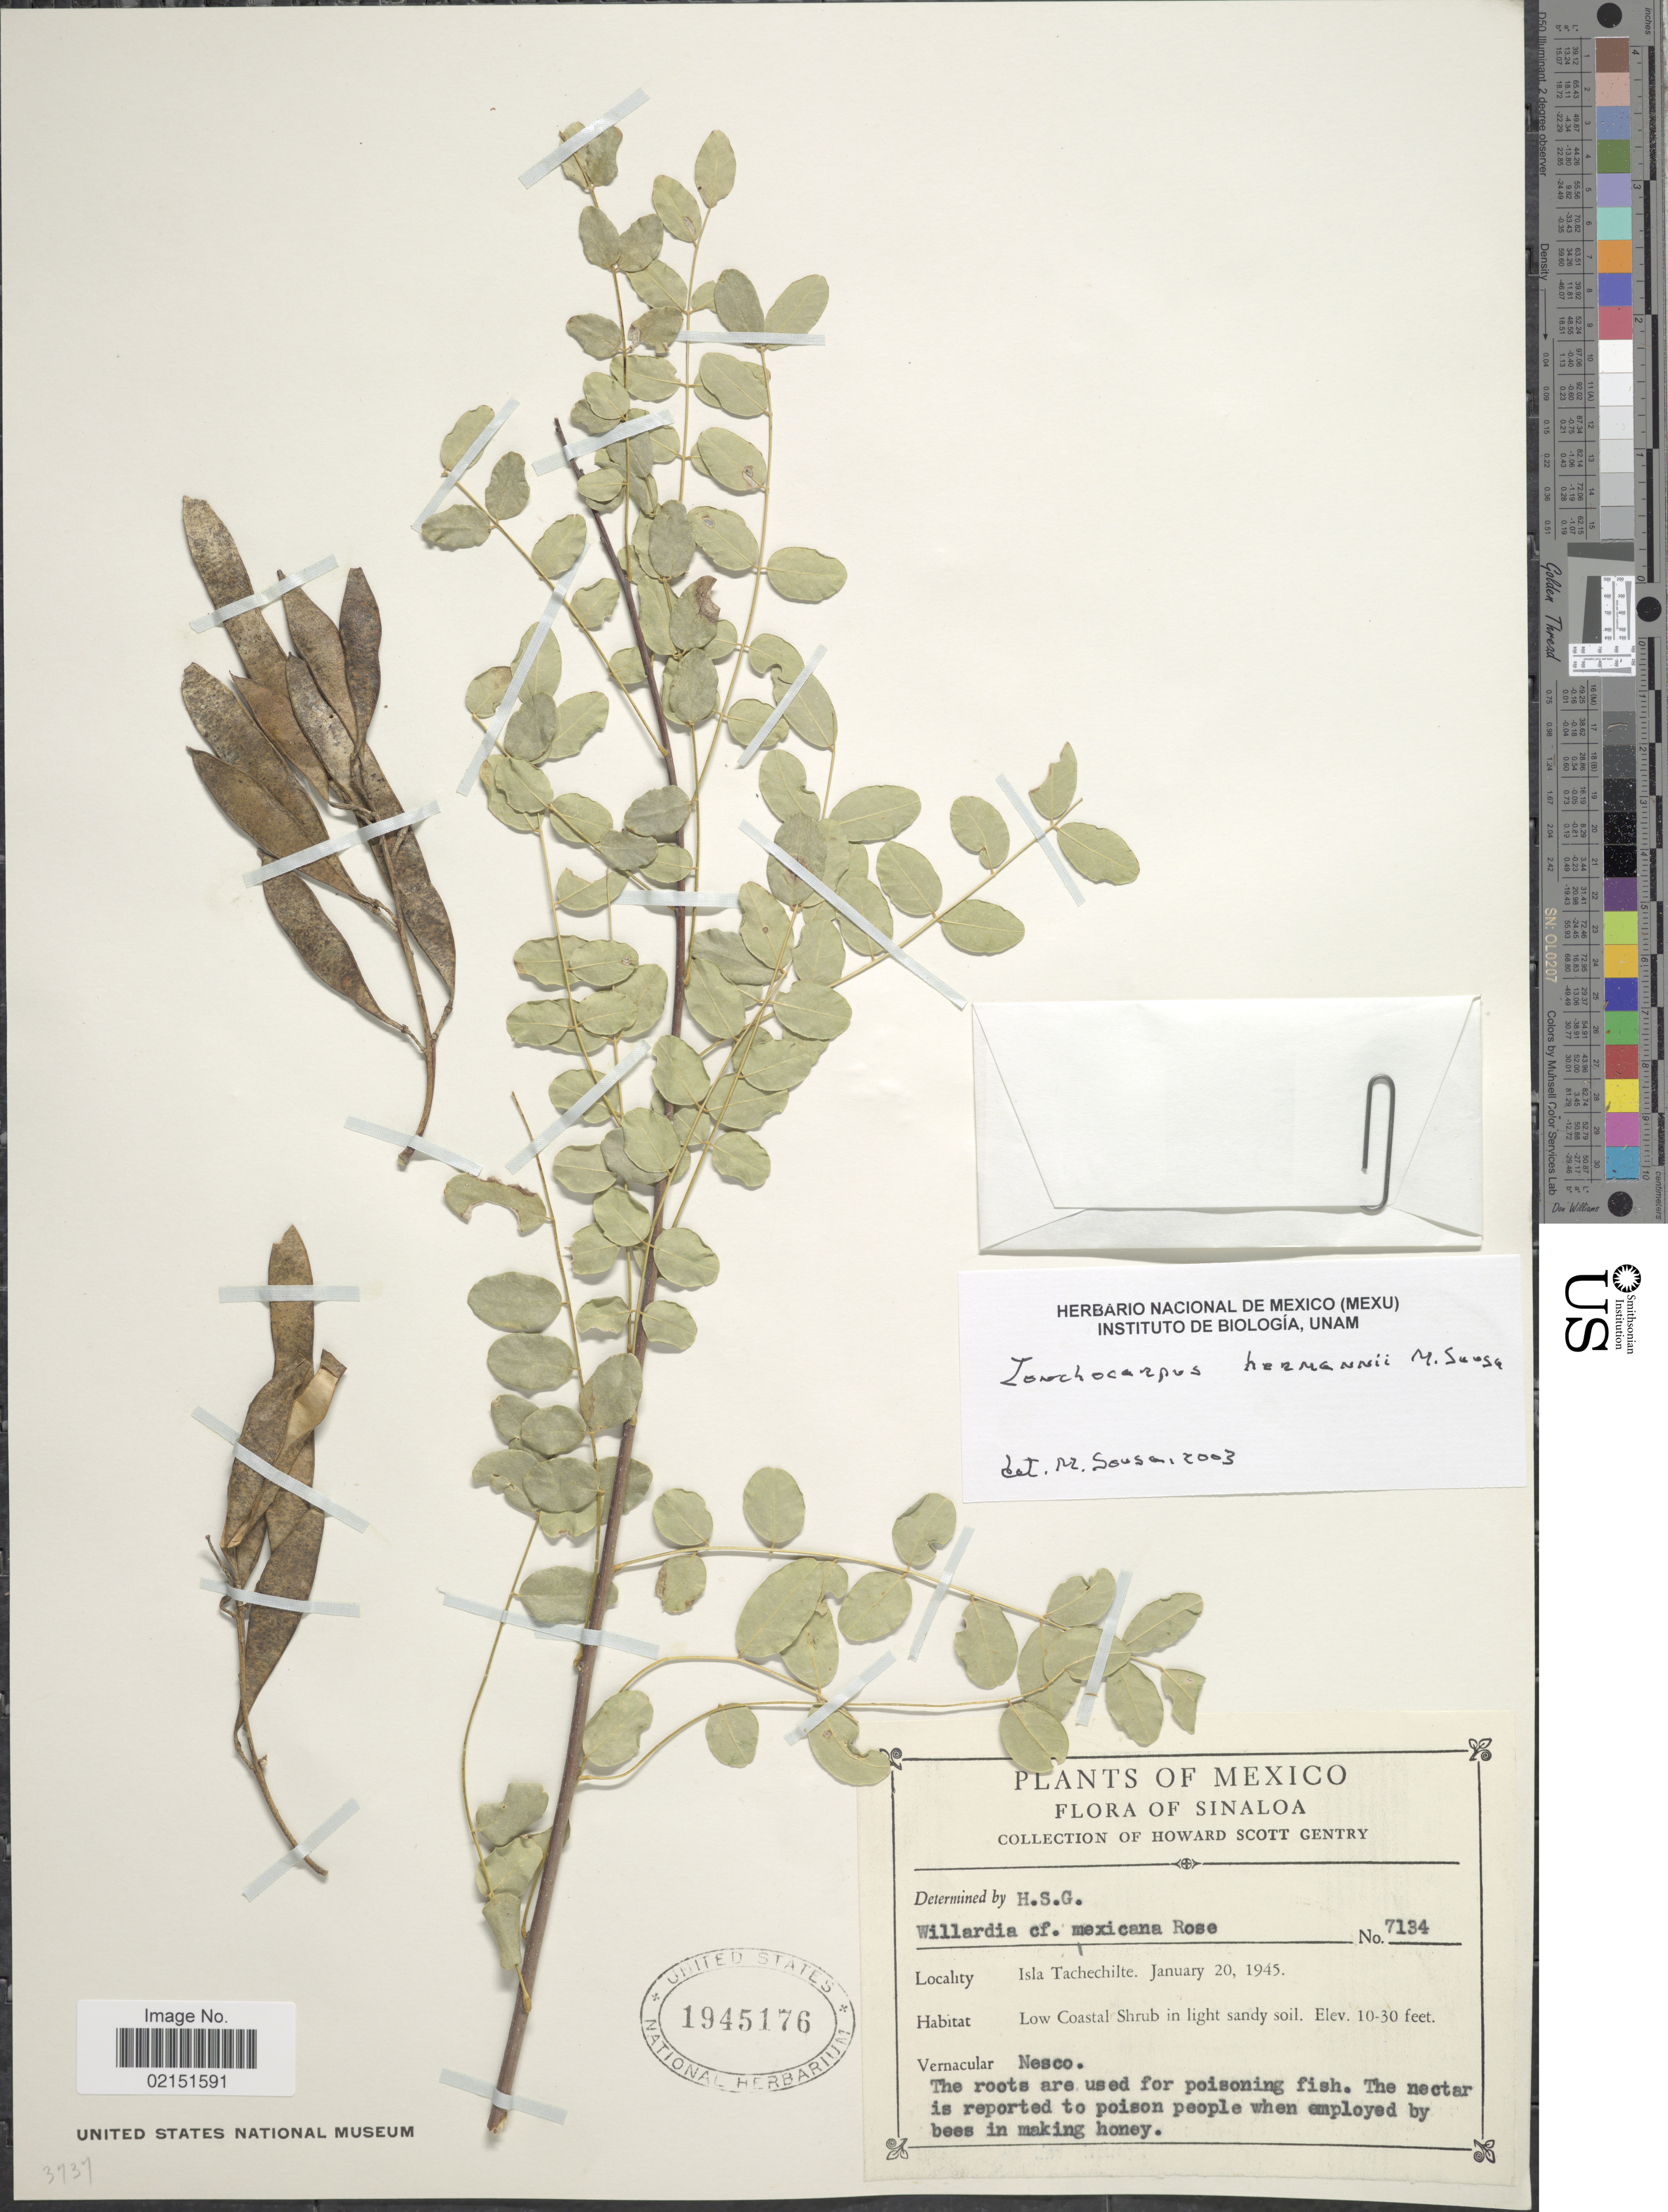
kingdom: Plantae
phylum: Tracheophyta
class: Magnoliopsida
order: Fabales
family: Fabaceae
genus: Lonchocarpus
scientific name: Lonchocarpus hermannii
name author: M. Sousa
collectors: H. S. Gentry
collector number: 7134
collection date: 1945-01-20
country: Mexico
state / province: Sinaloa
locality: Isla Tachechilte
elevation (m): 3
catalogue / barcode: US 1945176